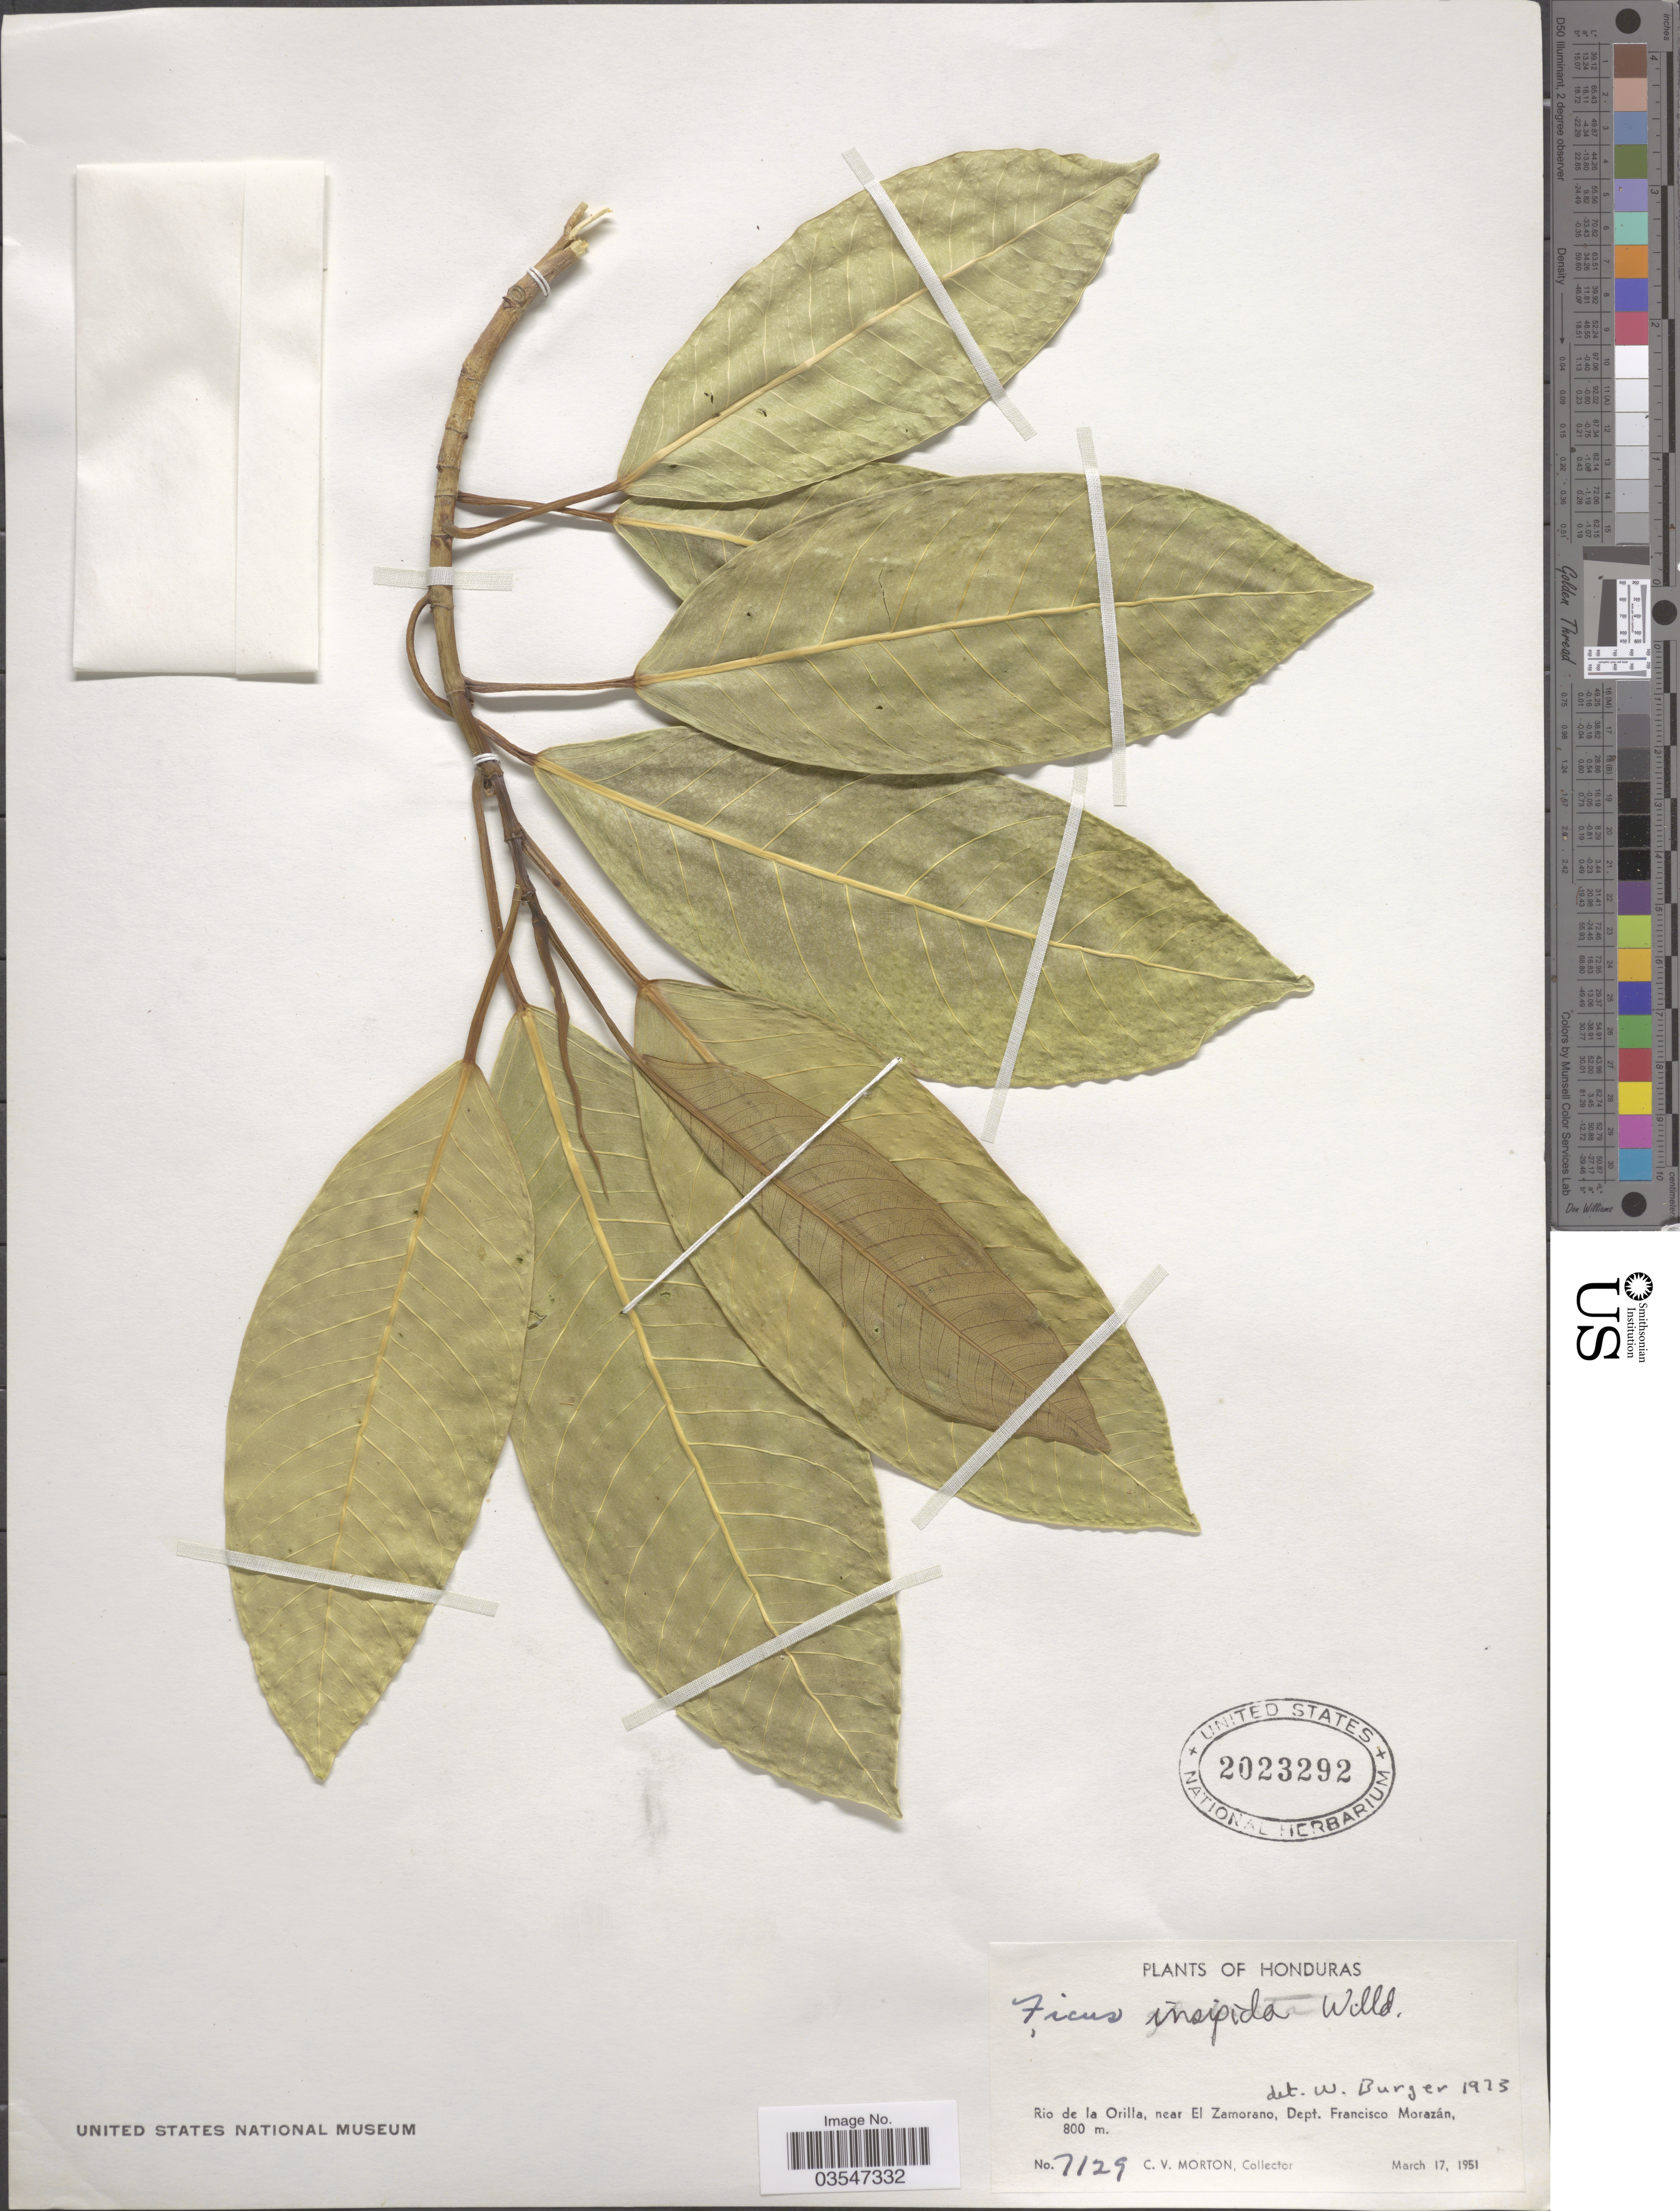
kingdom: Plantae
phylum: Tracheophyta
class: Magnoliopsida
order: Rosales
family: Moraceae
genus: Ficus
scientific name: Ficus insipida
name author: Willd.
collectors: C. V. Morton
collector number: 7129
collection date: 1951-03-17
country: Honduras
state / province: Fco. Morazán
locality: Rio de la Orilla, near El Zamorano, Dept. Francisco Morazán.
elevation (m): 800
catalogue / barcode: US 2023292